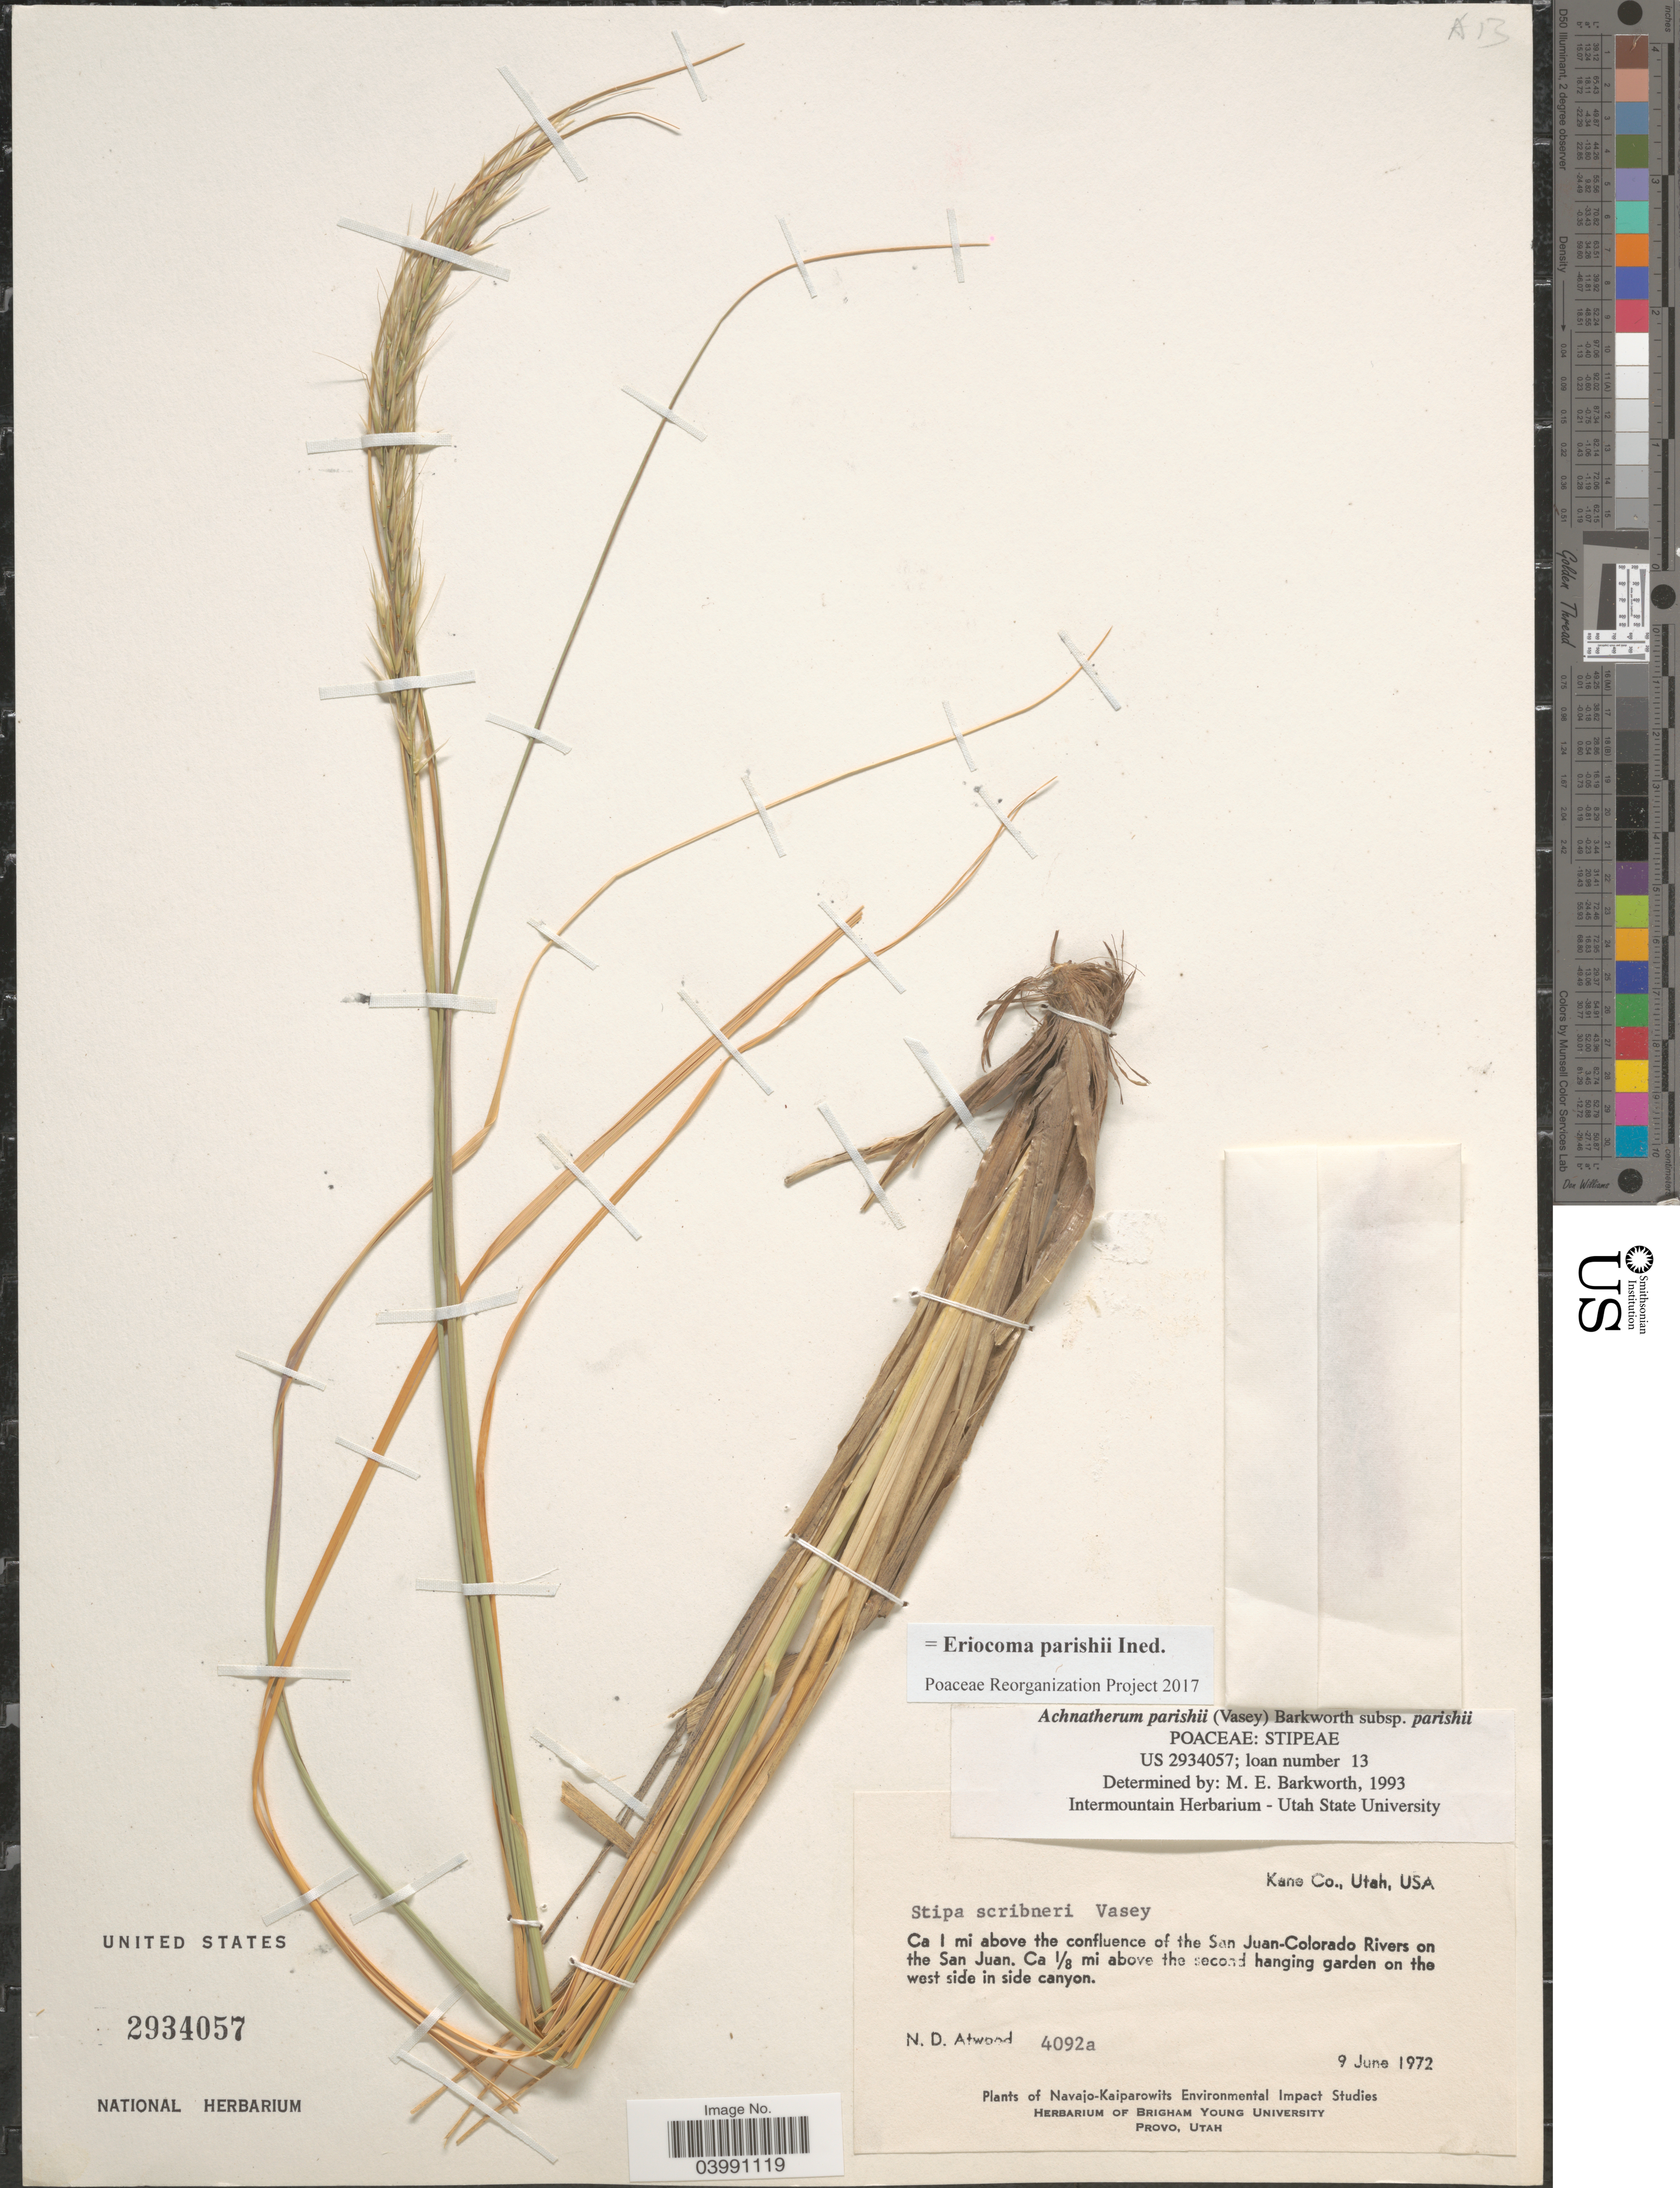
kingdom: Plantae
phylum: Tracheophyta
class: Liliopsida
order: Poales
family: Poaceae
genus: Eriocoma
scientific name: Eriocoma parishii ined.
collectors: N. Atwood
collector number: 4092a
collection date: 1972-06-09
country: United States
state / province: Utah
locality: Kane Co. Ca 1 mi above the confluence of the San Juan-Colorado Rivers on the San Juan. Ca 1/8 mi above the second hanging garden on the west side in side canyon.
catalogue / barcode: US 2934057